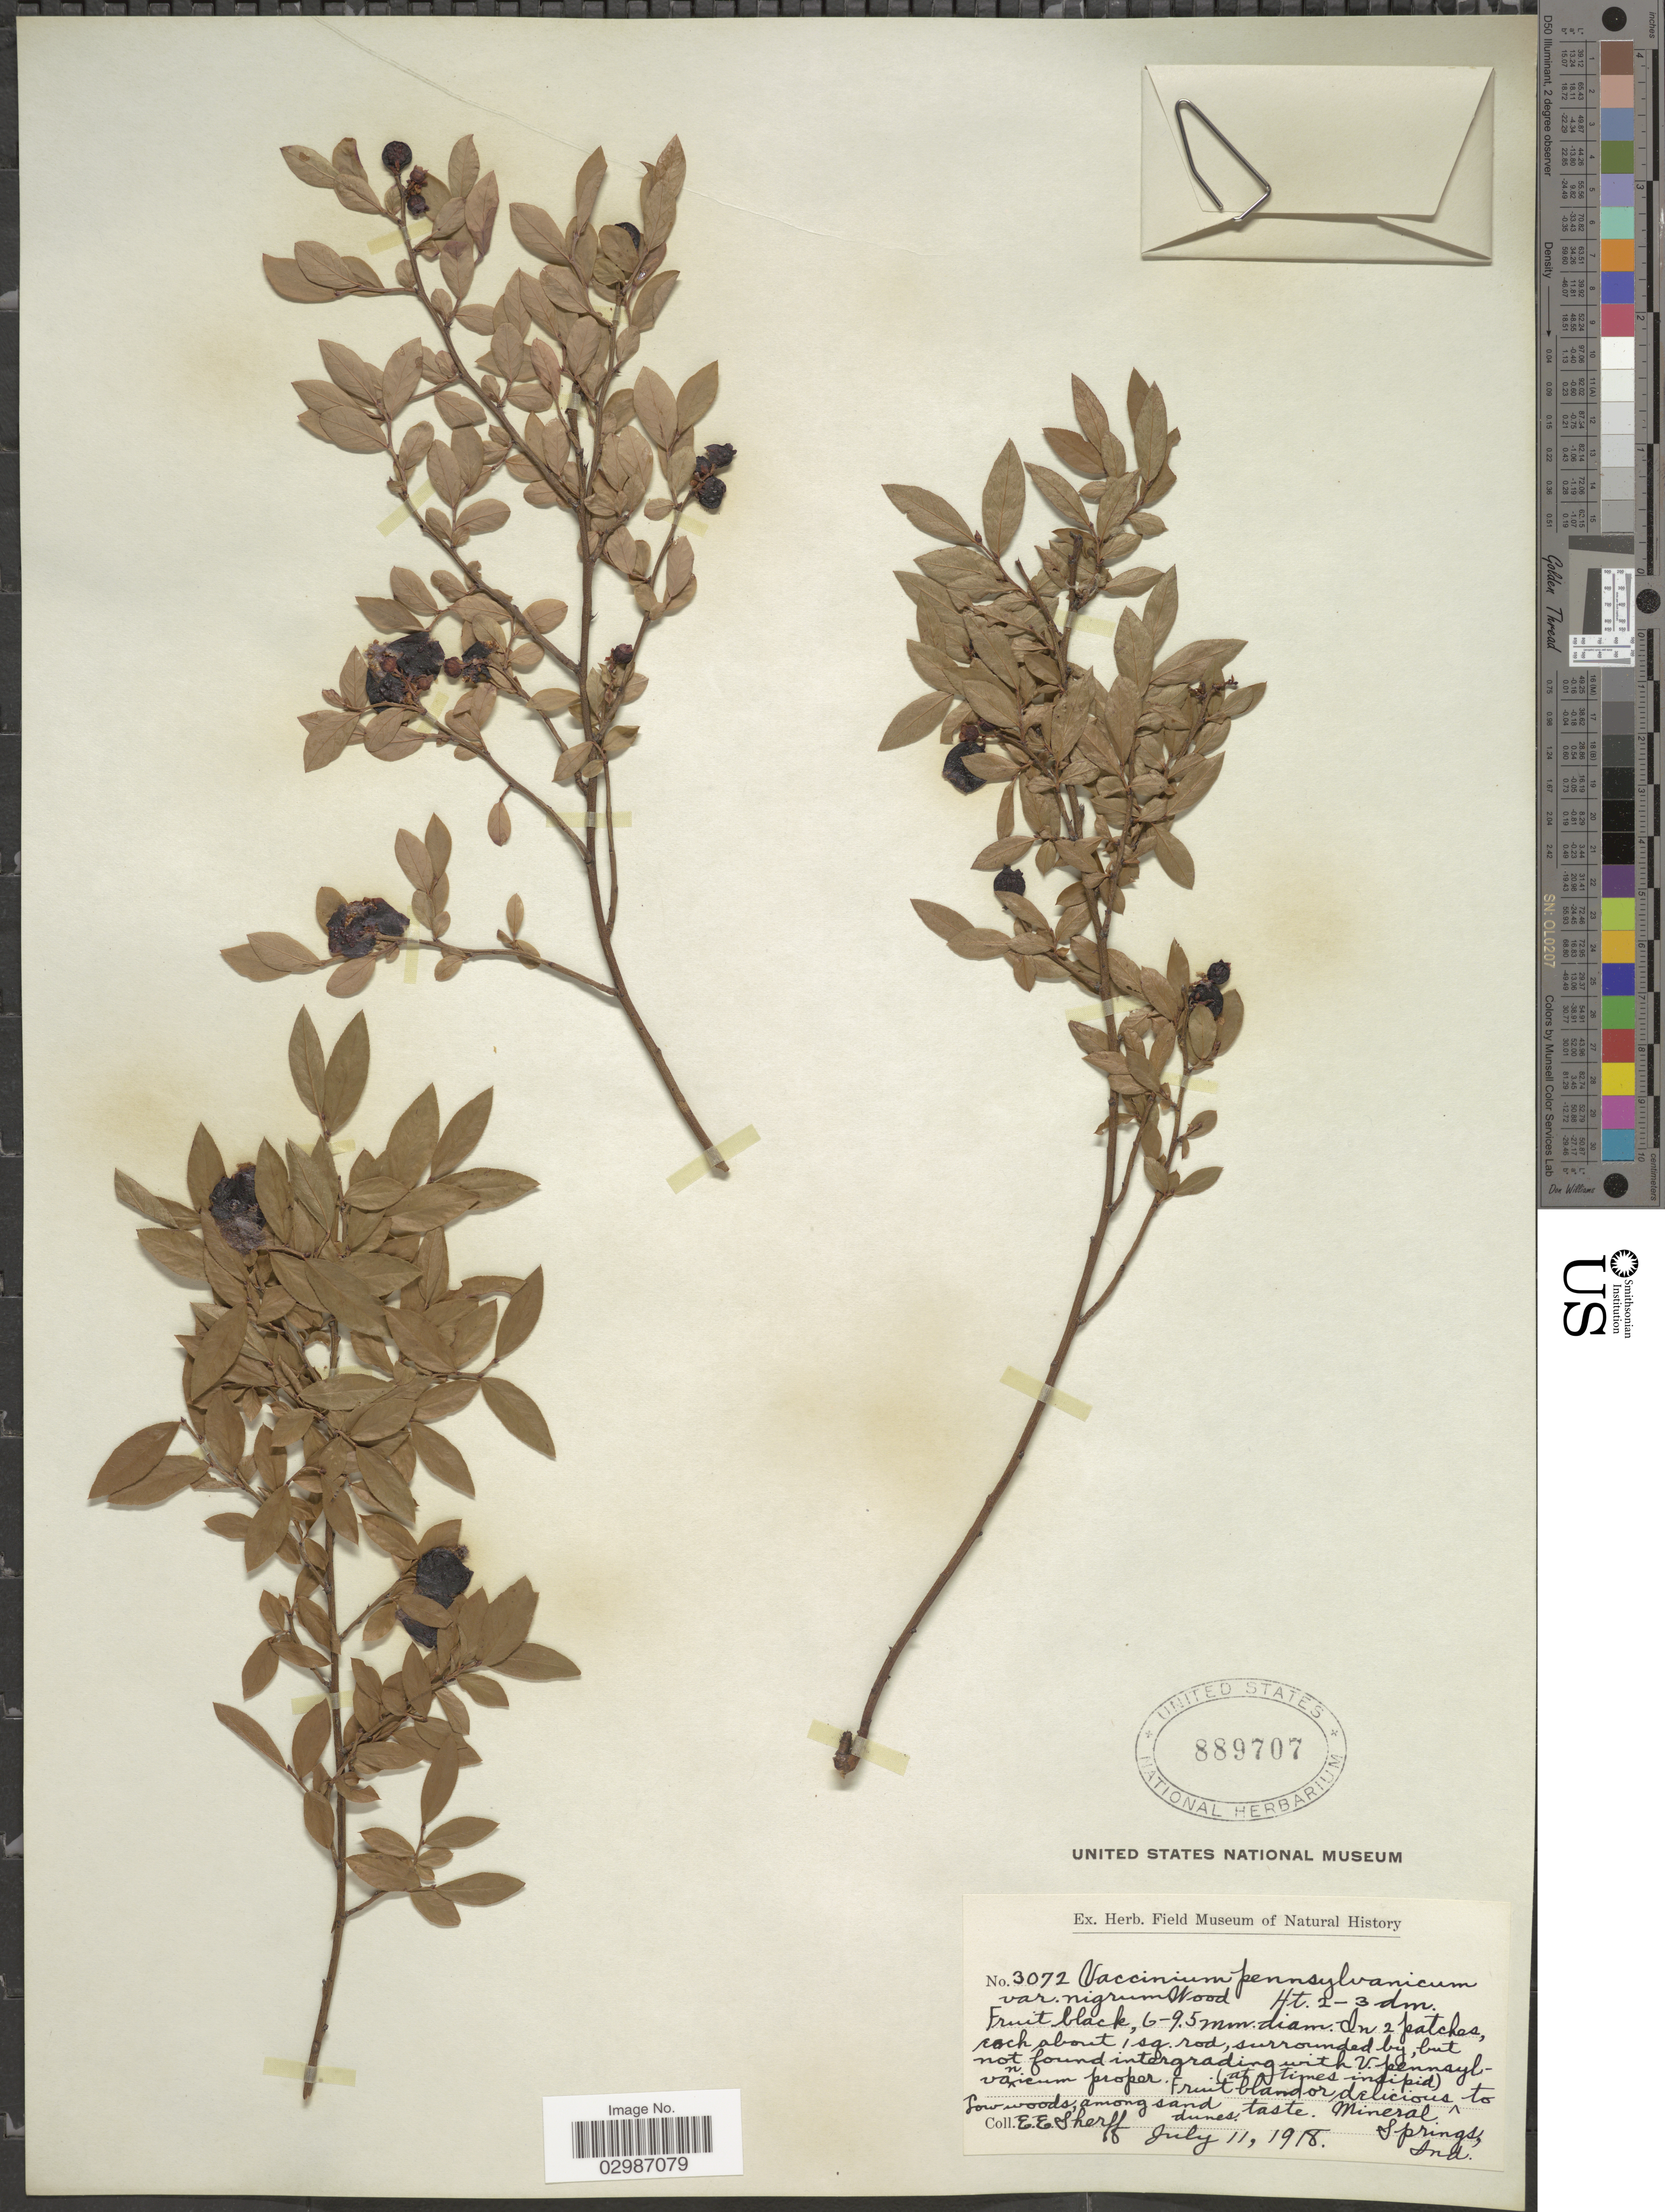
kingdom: Plantae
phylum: Tracheophyta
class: Magnoliopsida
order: Ericales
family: Ericaceae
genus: Vaccinium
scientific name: Vaccinium angustifolium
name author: Aiton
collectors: E. E. Sherff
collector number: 3072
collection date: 1918-07-11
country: United States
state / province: Indiana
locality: Mineral Springs, Ind.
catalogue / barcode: US 889707